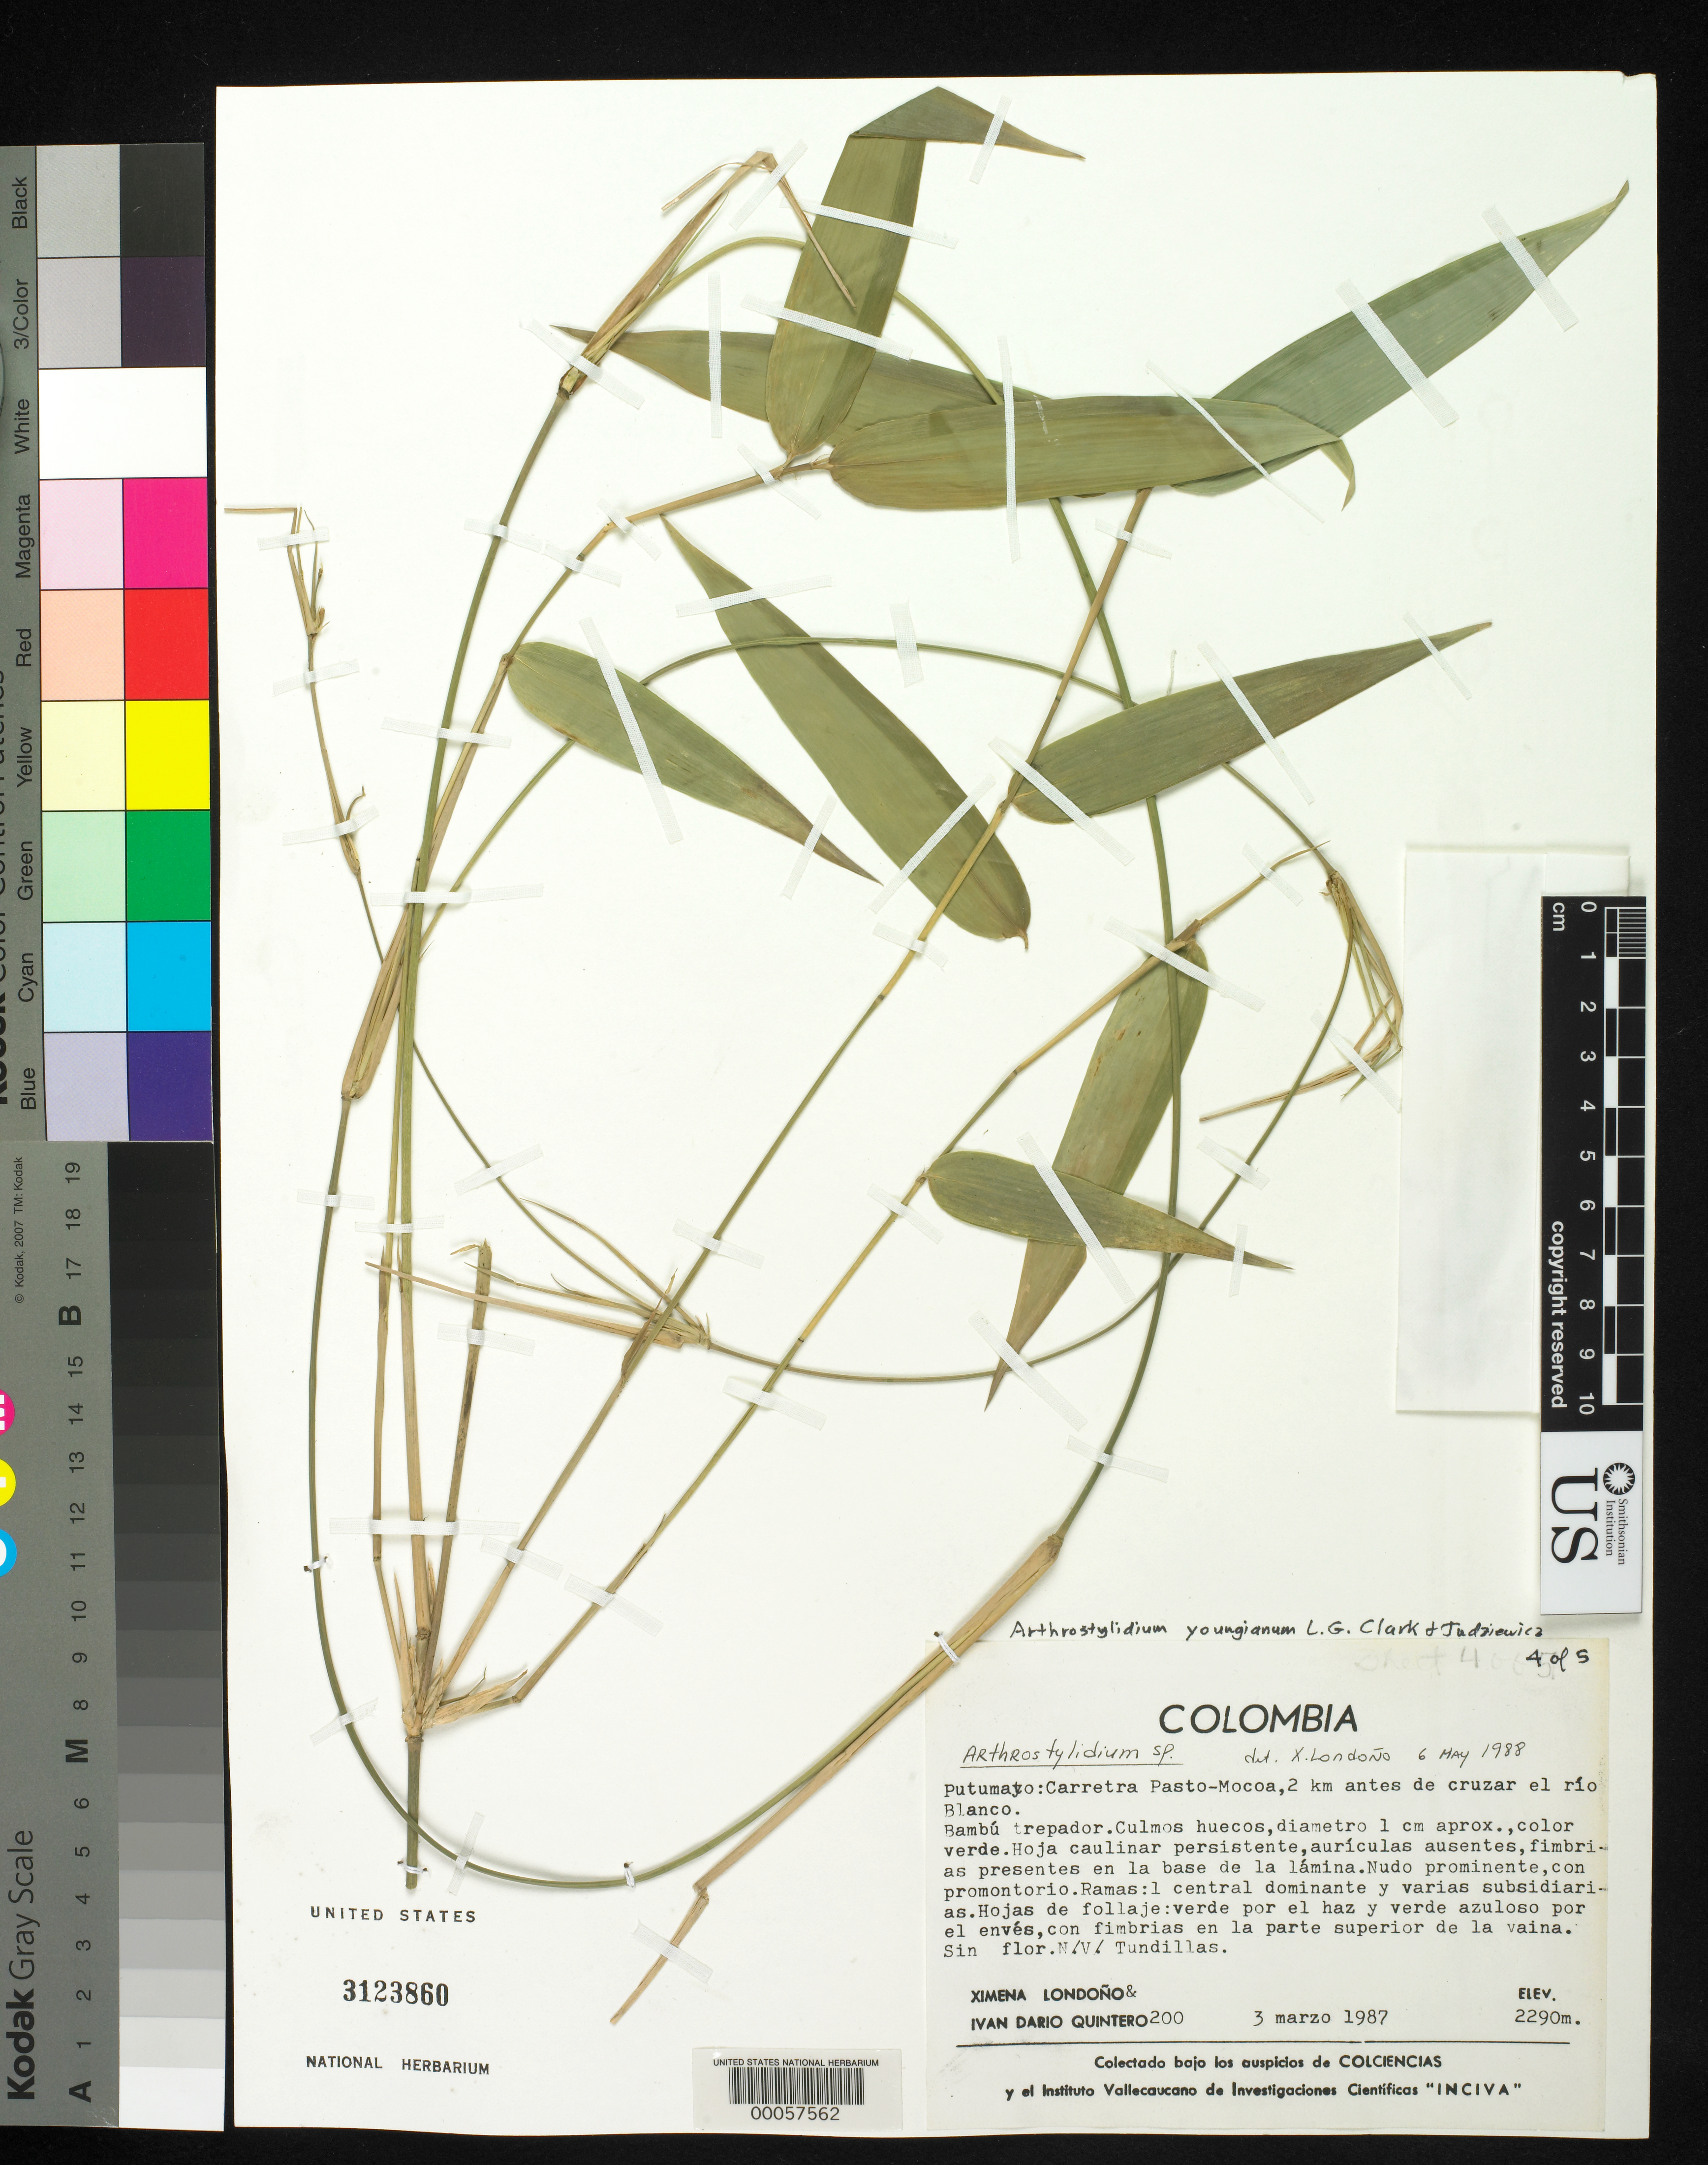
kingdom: Plantae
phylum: Tracheophyta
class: Liliopsida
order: Poales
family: Poaceae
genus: Arthrostylidium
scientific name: Arthrostylidium youngianum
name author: L.G. Clark & Judz.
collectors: X. Londoño & I. Quintero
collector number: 200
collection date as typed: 03 Mar 1987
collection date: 1987-03-03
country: Colombia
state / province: Putumayo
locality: Carretra Pasto-Mocoa, 2 km before the Rio Blanco Crossing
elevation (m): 2290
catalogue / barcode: US 3123860